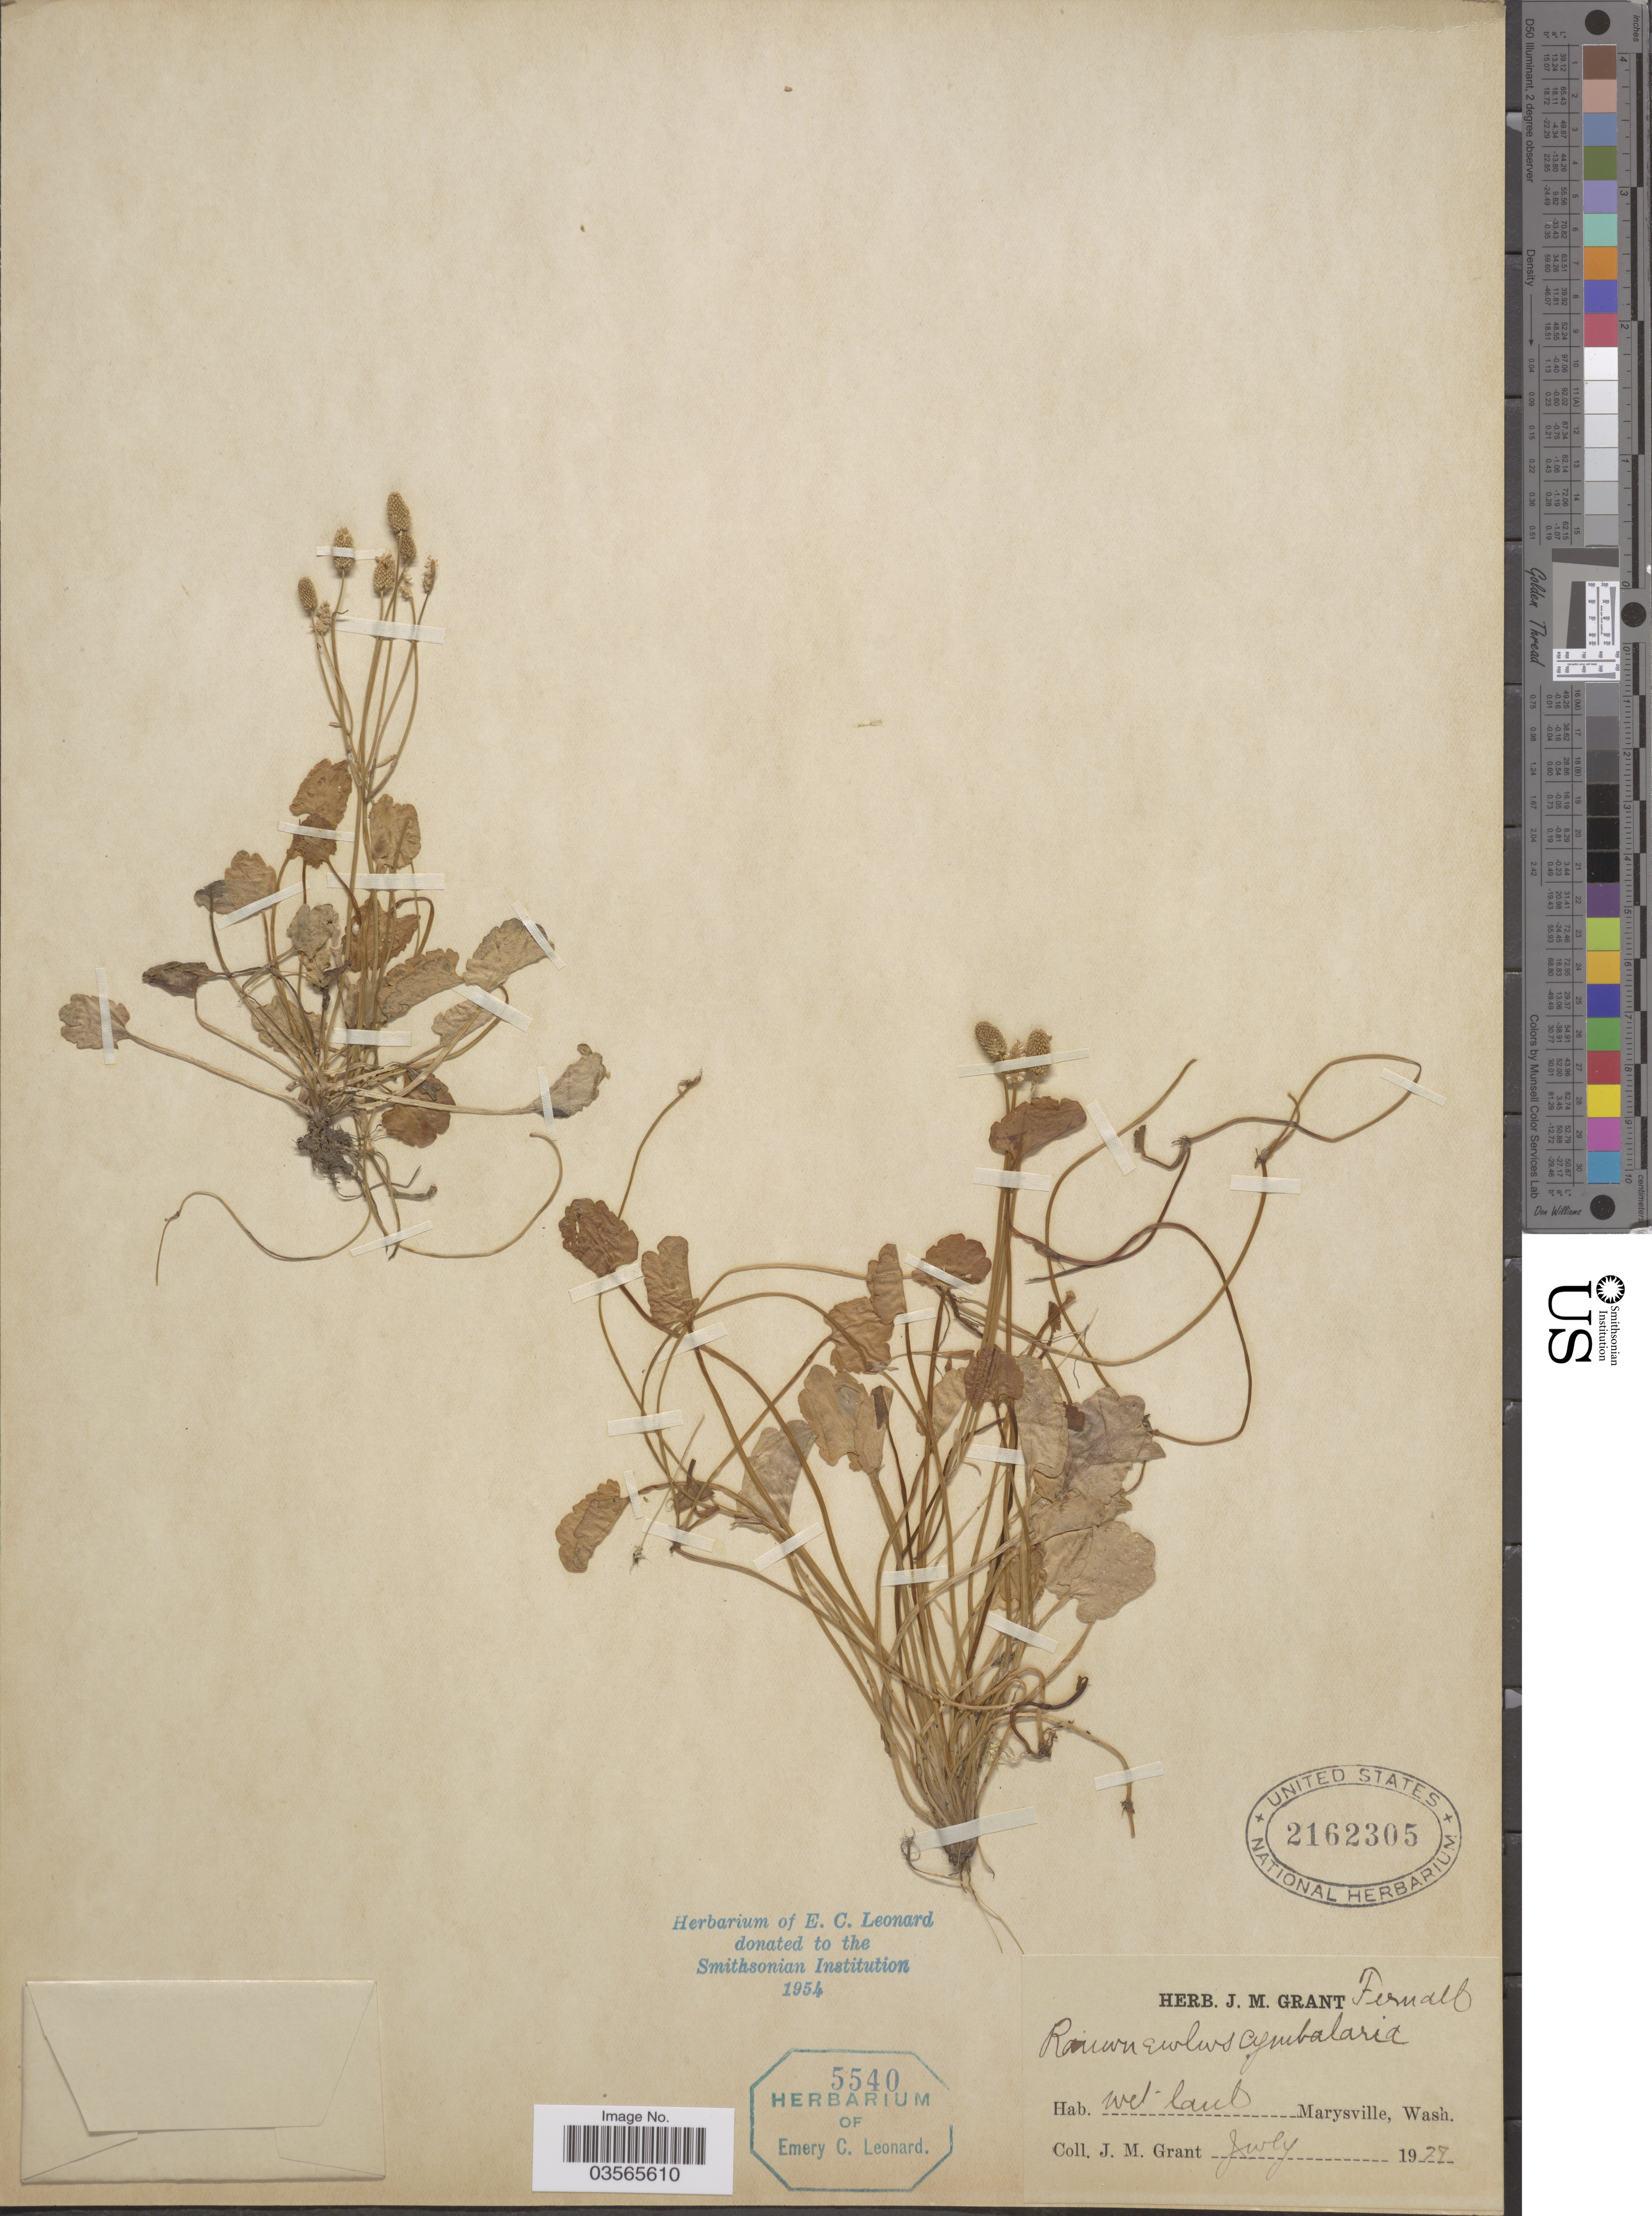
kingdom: Plantae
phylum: Tracheophyta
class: Magnoliopsida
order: Ranunculales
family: Ranunculaceae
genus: Halerpestes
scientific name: Halerpestes cymbalaria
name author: (Pursh) Greene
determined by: Strong, M. T., (US), Smithsonian Institution - National Museum of Natural History (UNITED STATES)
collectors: J. M. Grant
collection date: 1927-07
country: United States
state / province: Washington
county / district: Snohomish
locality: Wet land Marysville.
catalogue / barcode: US 2162305